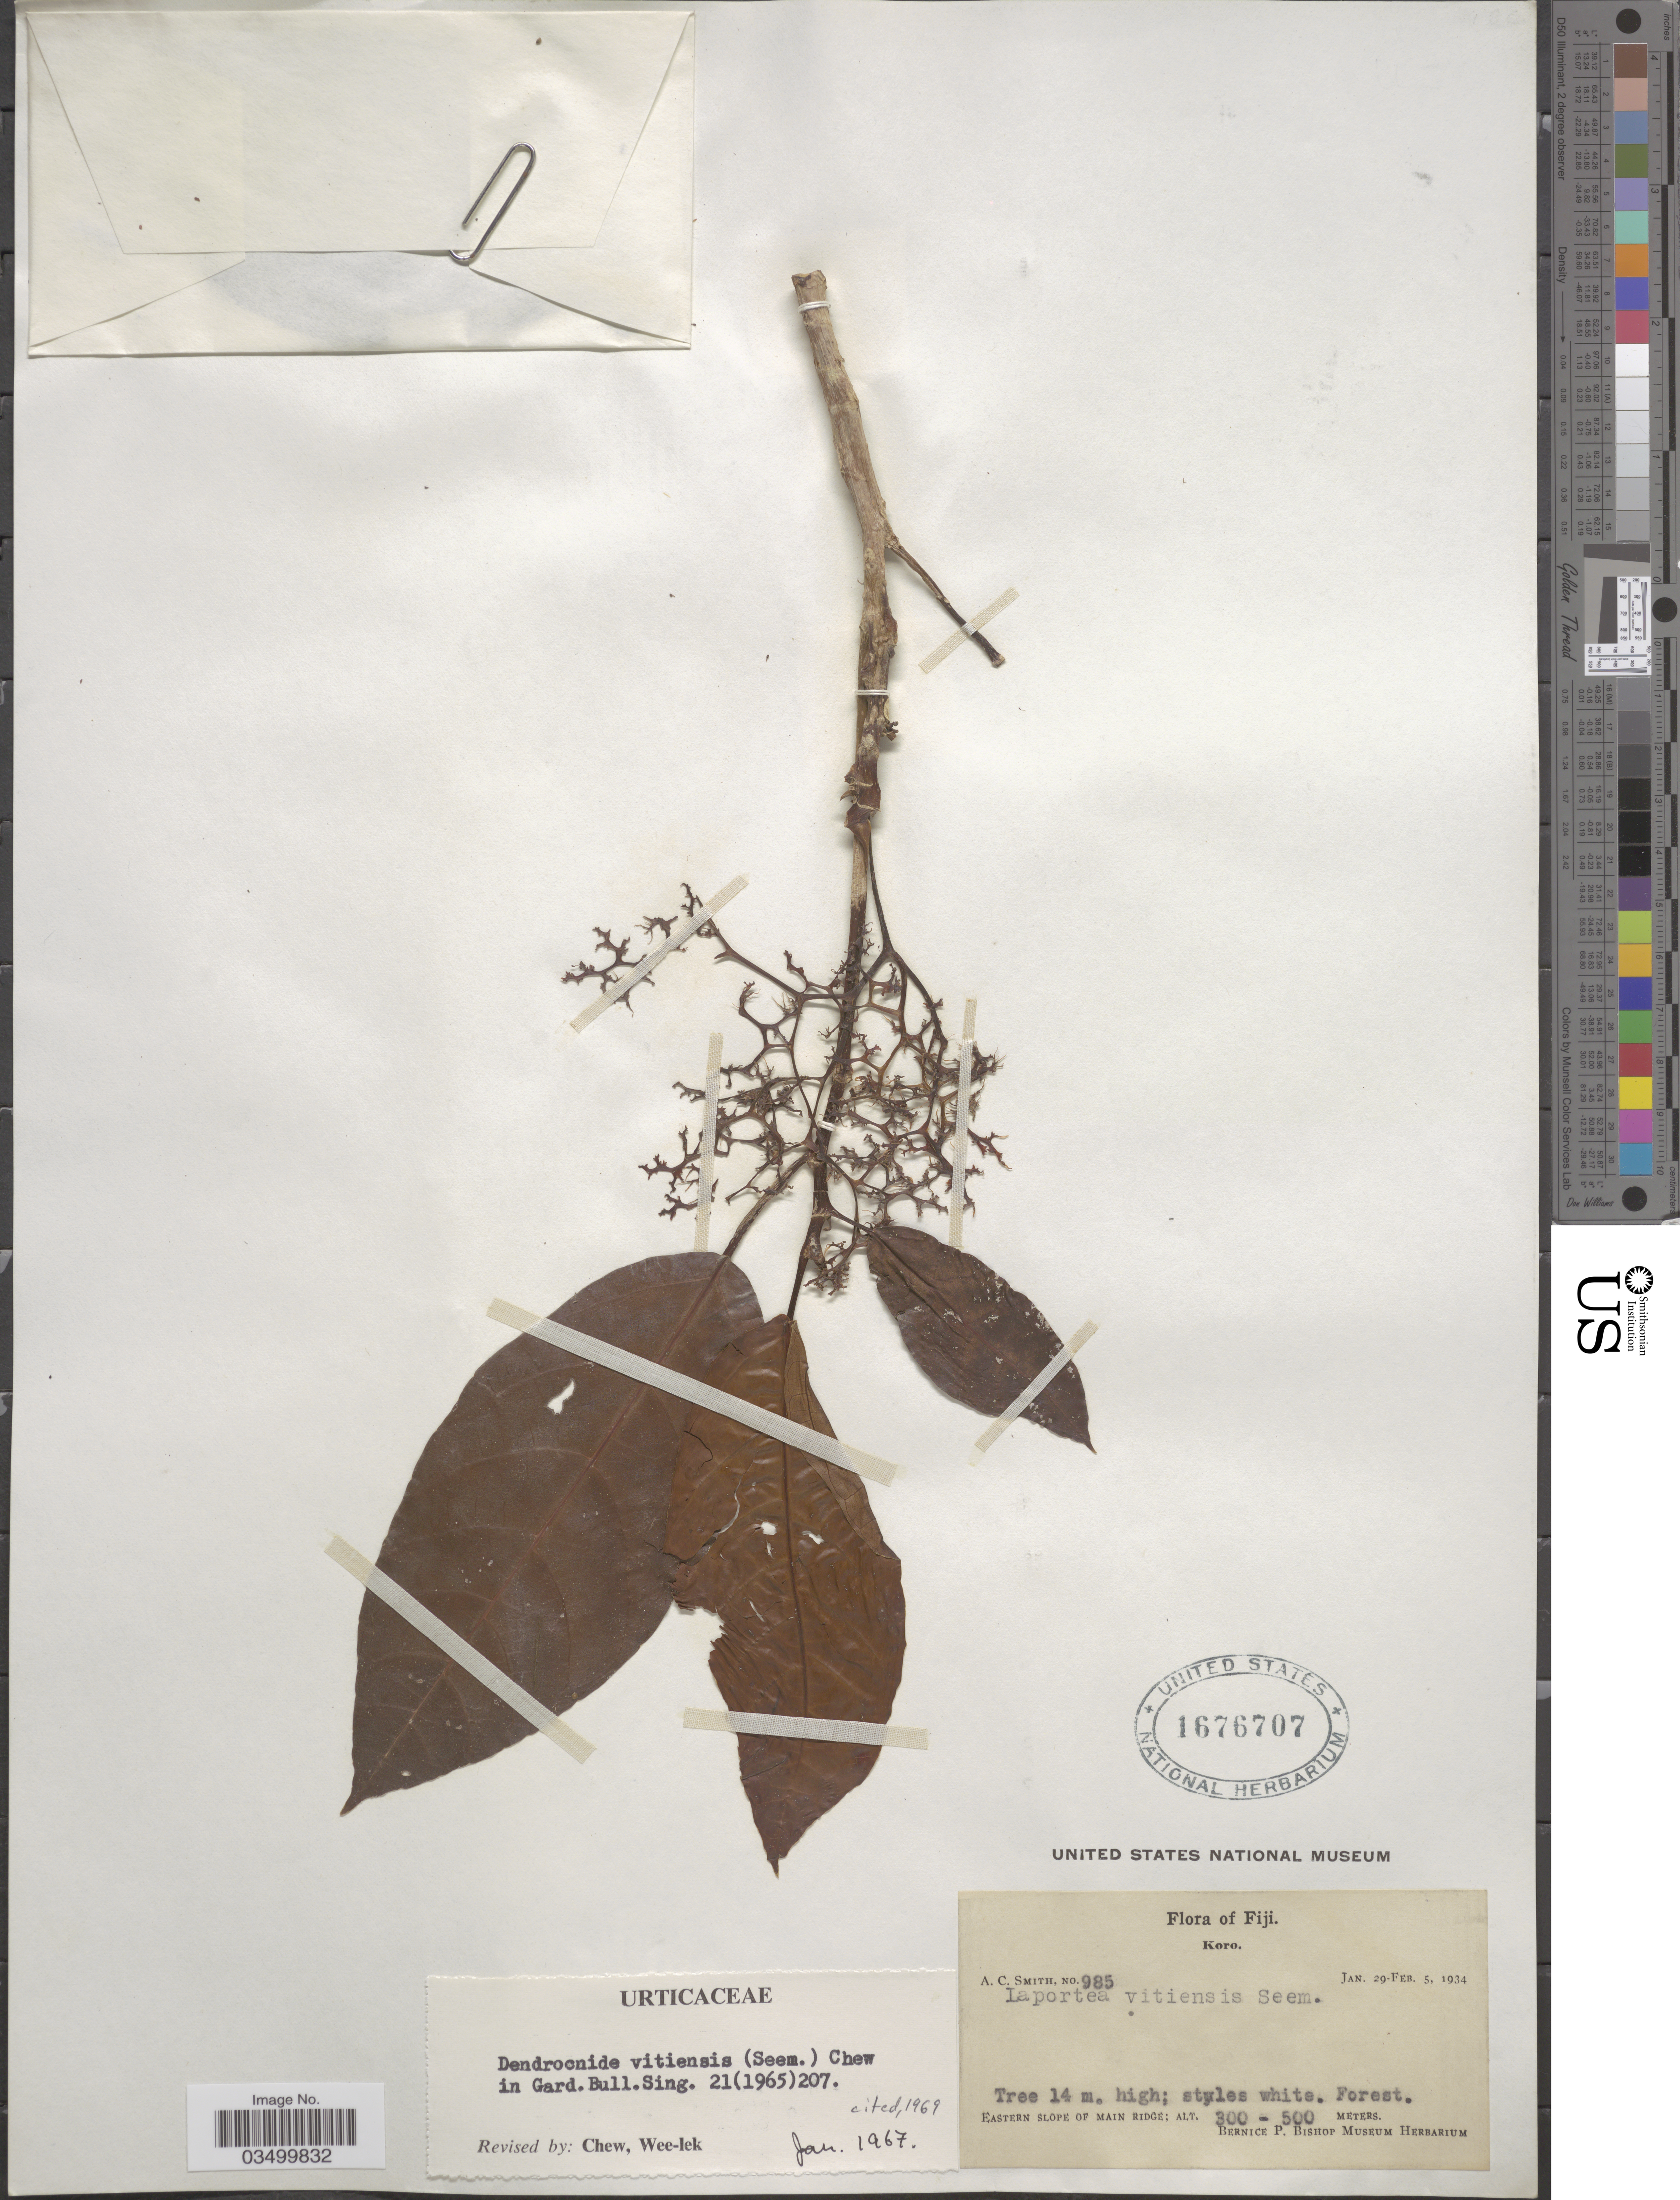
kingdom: Plantae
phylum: Tracheophyta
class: Magnoliopsida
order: Rosales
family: Urticaceae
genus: Dendrocnide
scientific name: Dendrocnide vitiensis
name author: (Seem.) Chew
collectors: A. C. Smith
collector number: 985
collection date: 1934-01-29/1934-02-05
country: Fiji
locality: Koro. Eastern slope of Main Ridge.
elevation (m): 300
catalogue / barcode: US 1676707